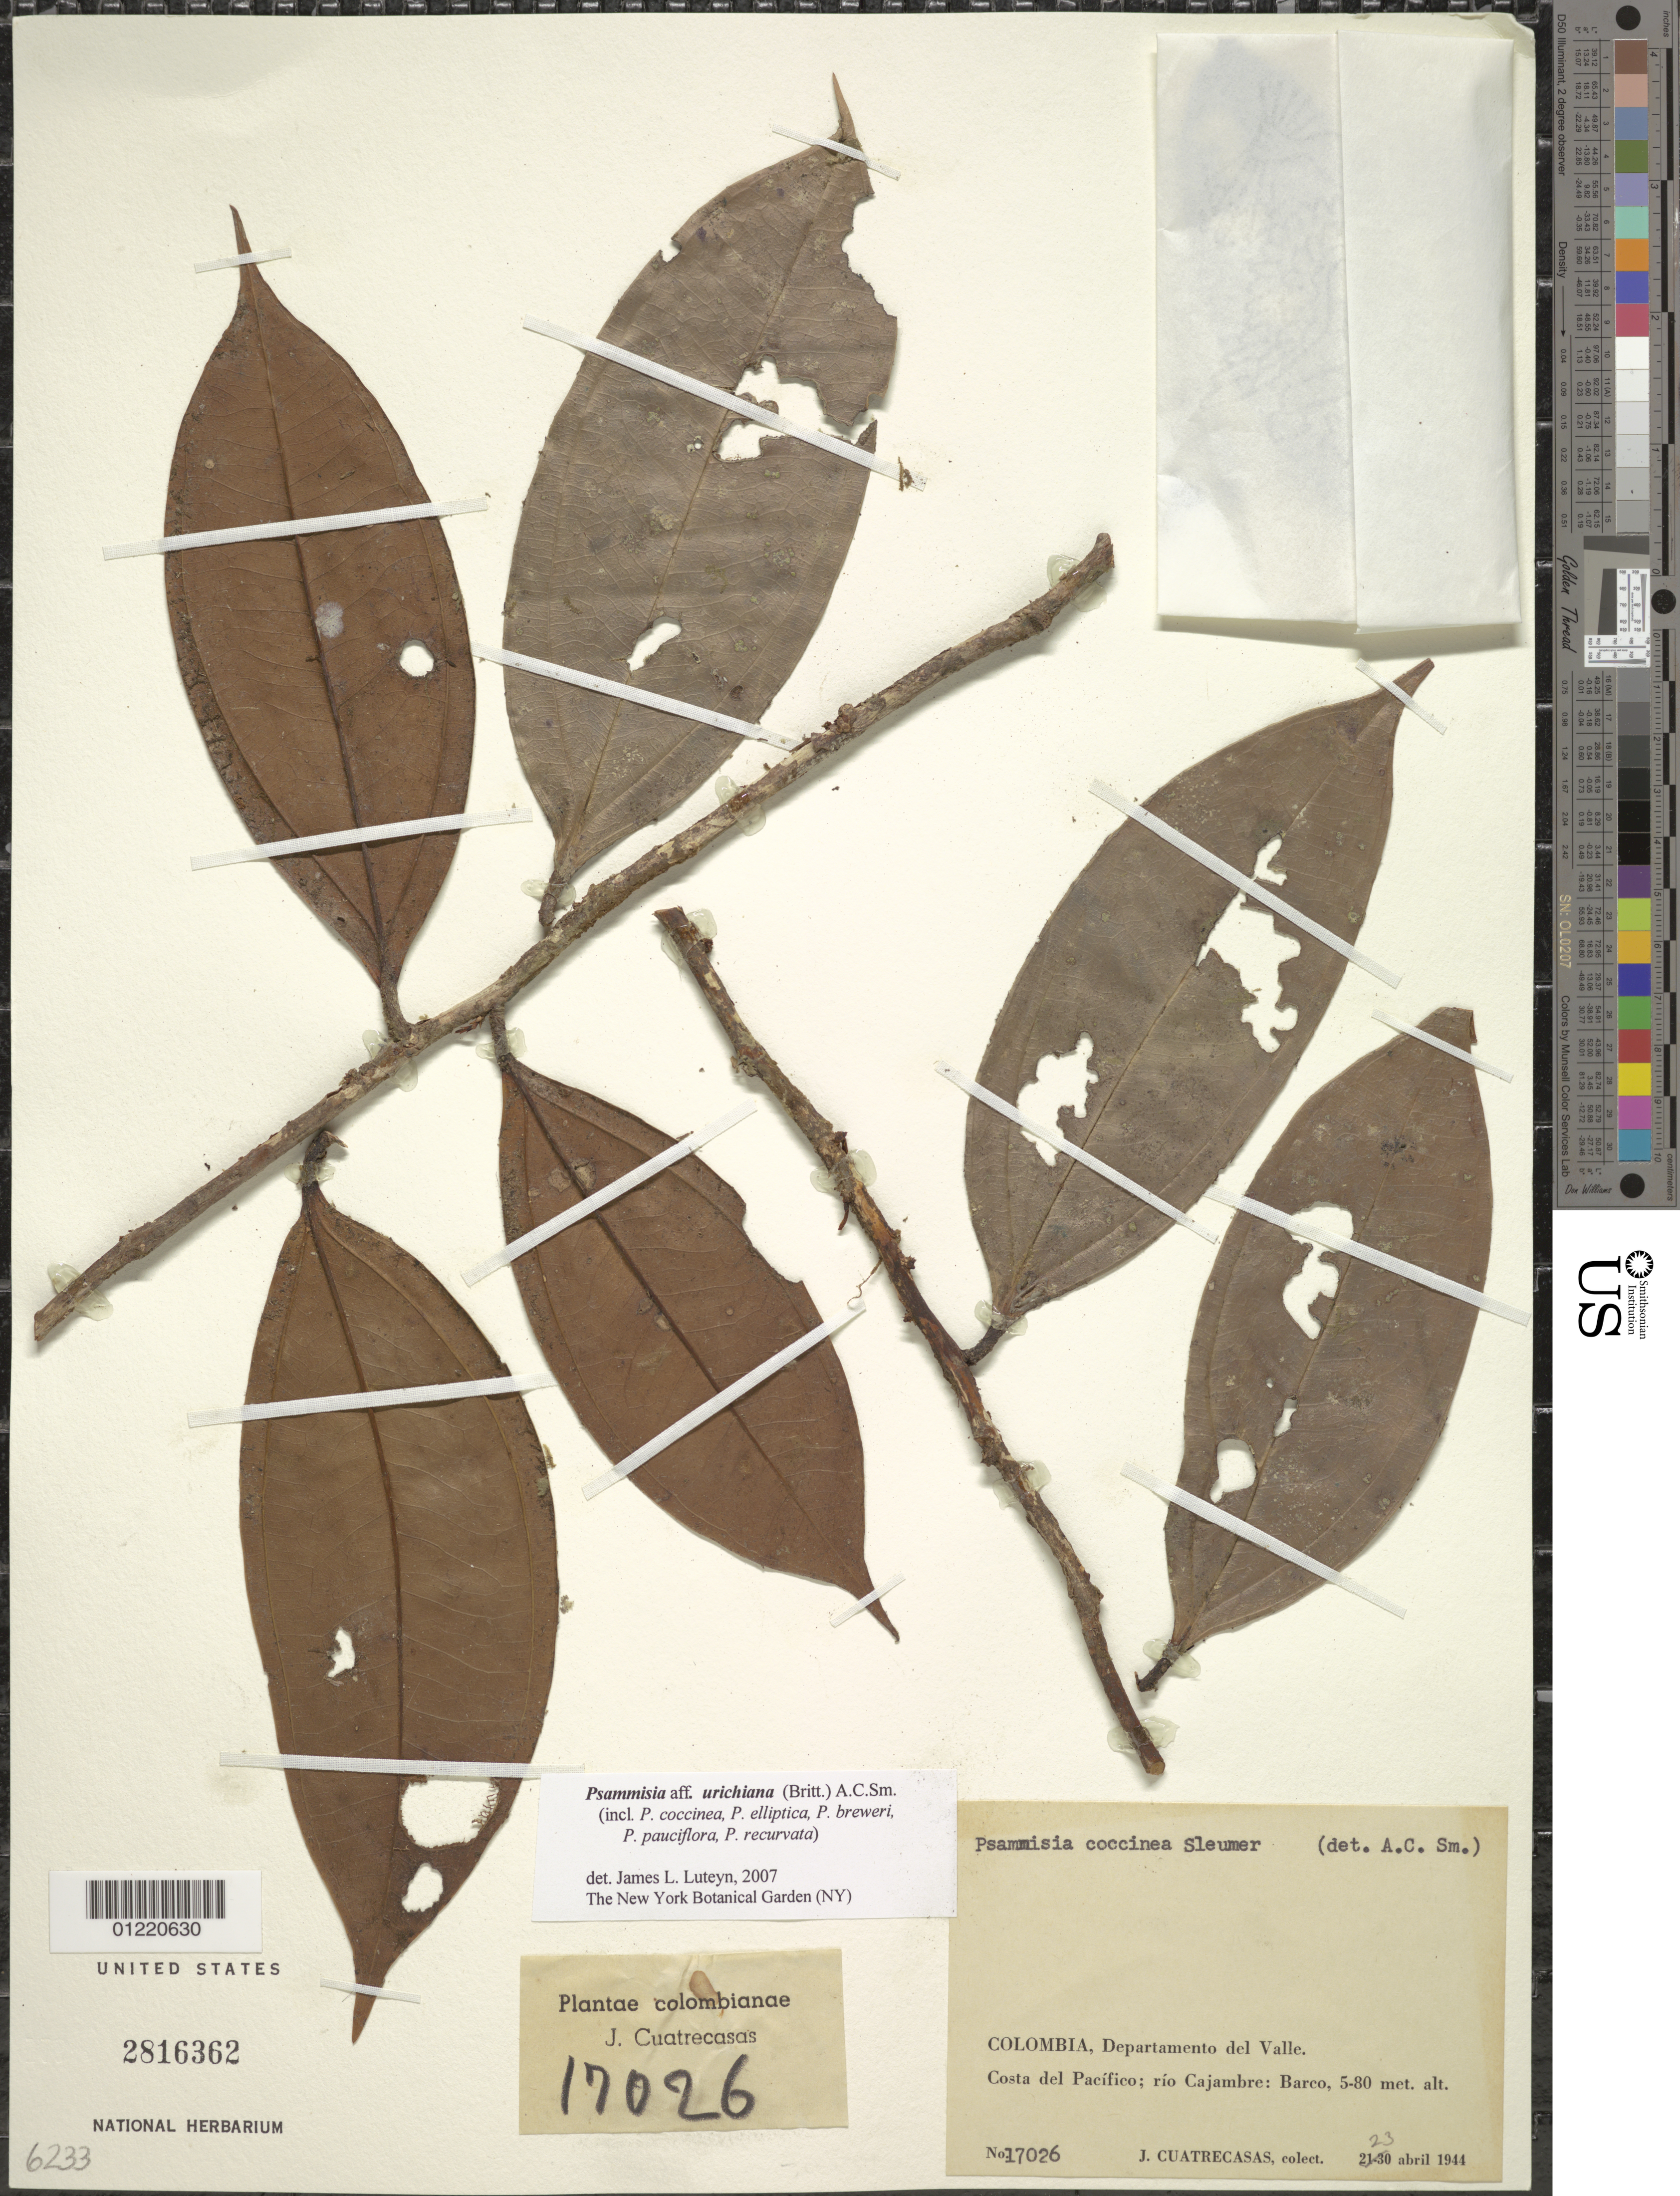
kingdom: Plantae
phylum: Tracheophyta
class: Magnoliopsida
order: Ericales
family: Ericaceae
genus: Psammisia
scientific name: Psammisia urichiana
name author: (Britton) A.C. Sm.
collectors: J. Cuatrecasas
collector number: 17026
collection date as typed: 23 Apr 1944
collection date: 1944-04-23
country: Colombia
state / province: Valle del Cauca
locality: Pacific Coast, Rio Cajambre, Barco.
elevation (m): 5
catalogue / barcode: US 2816362